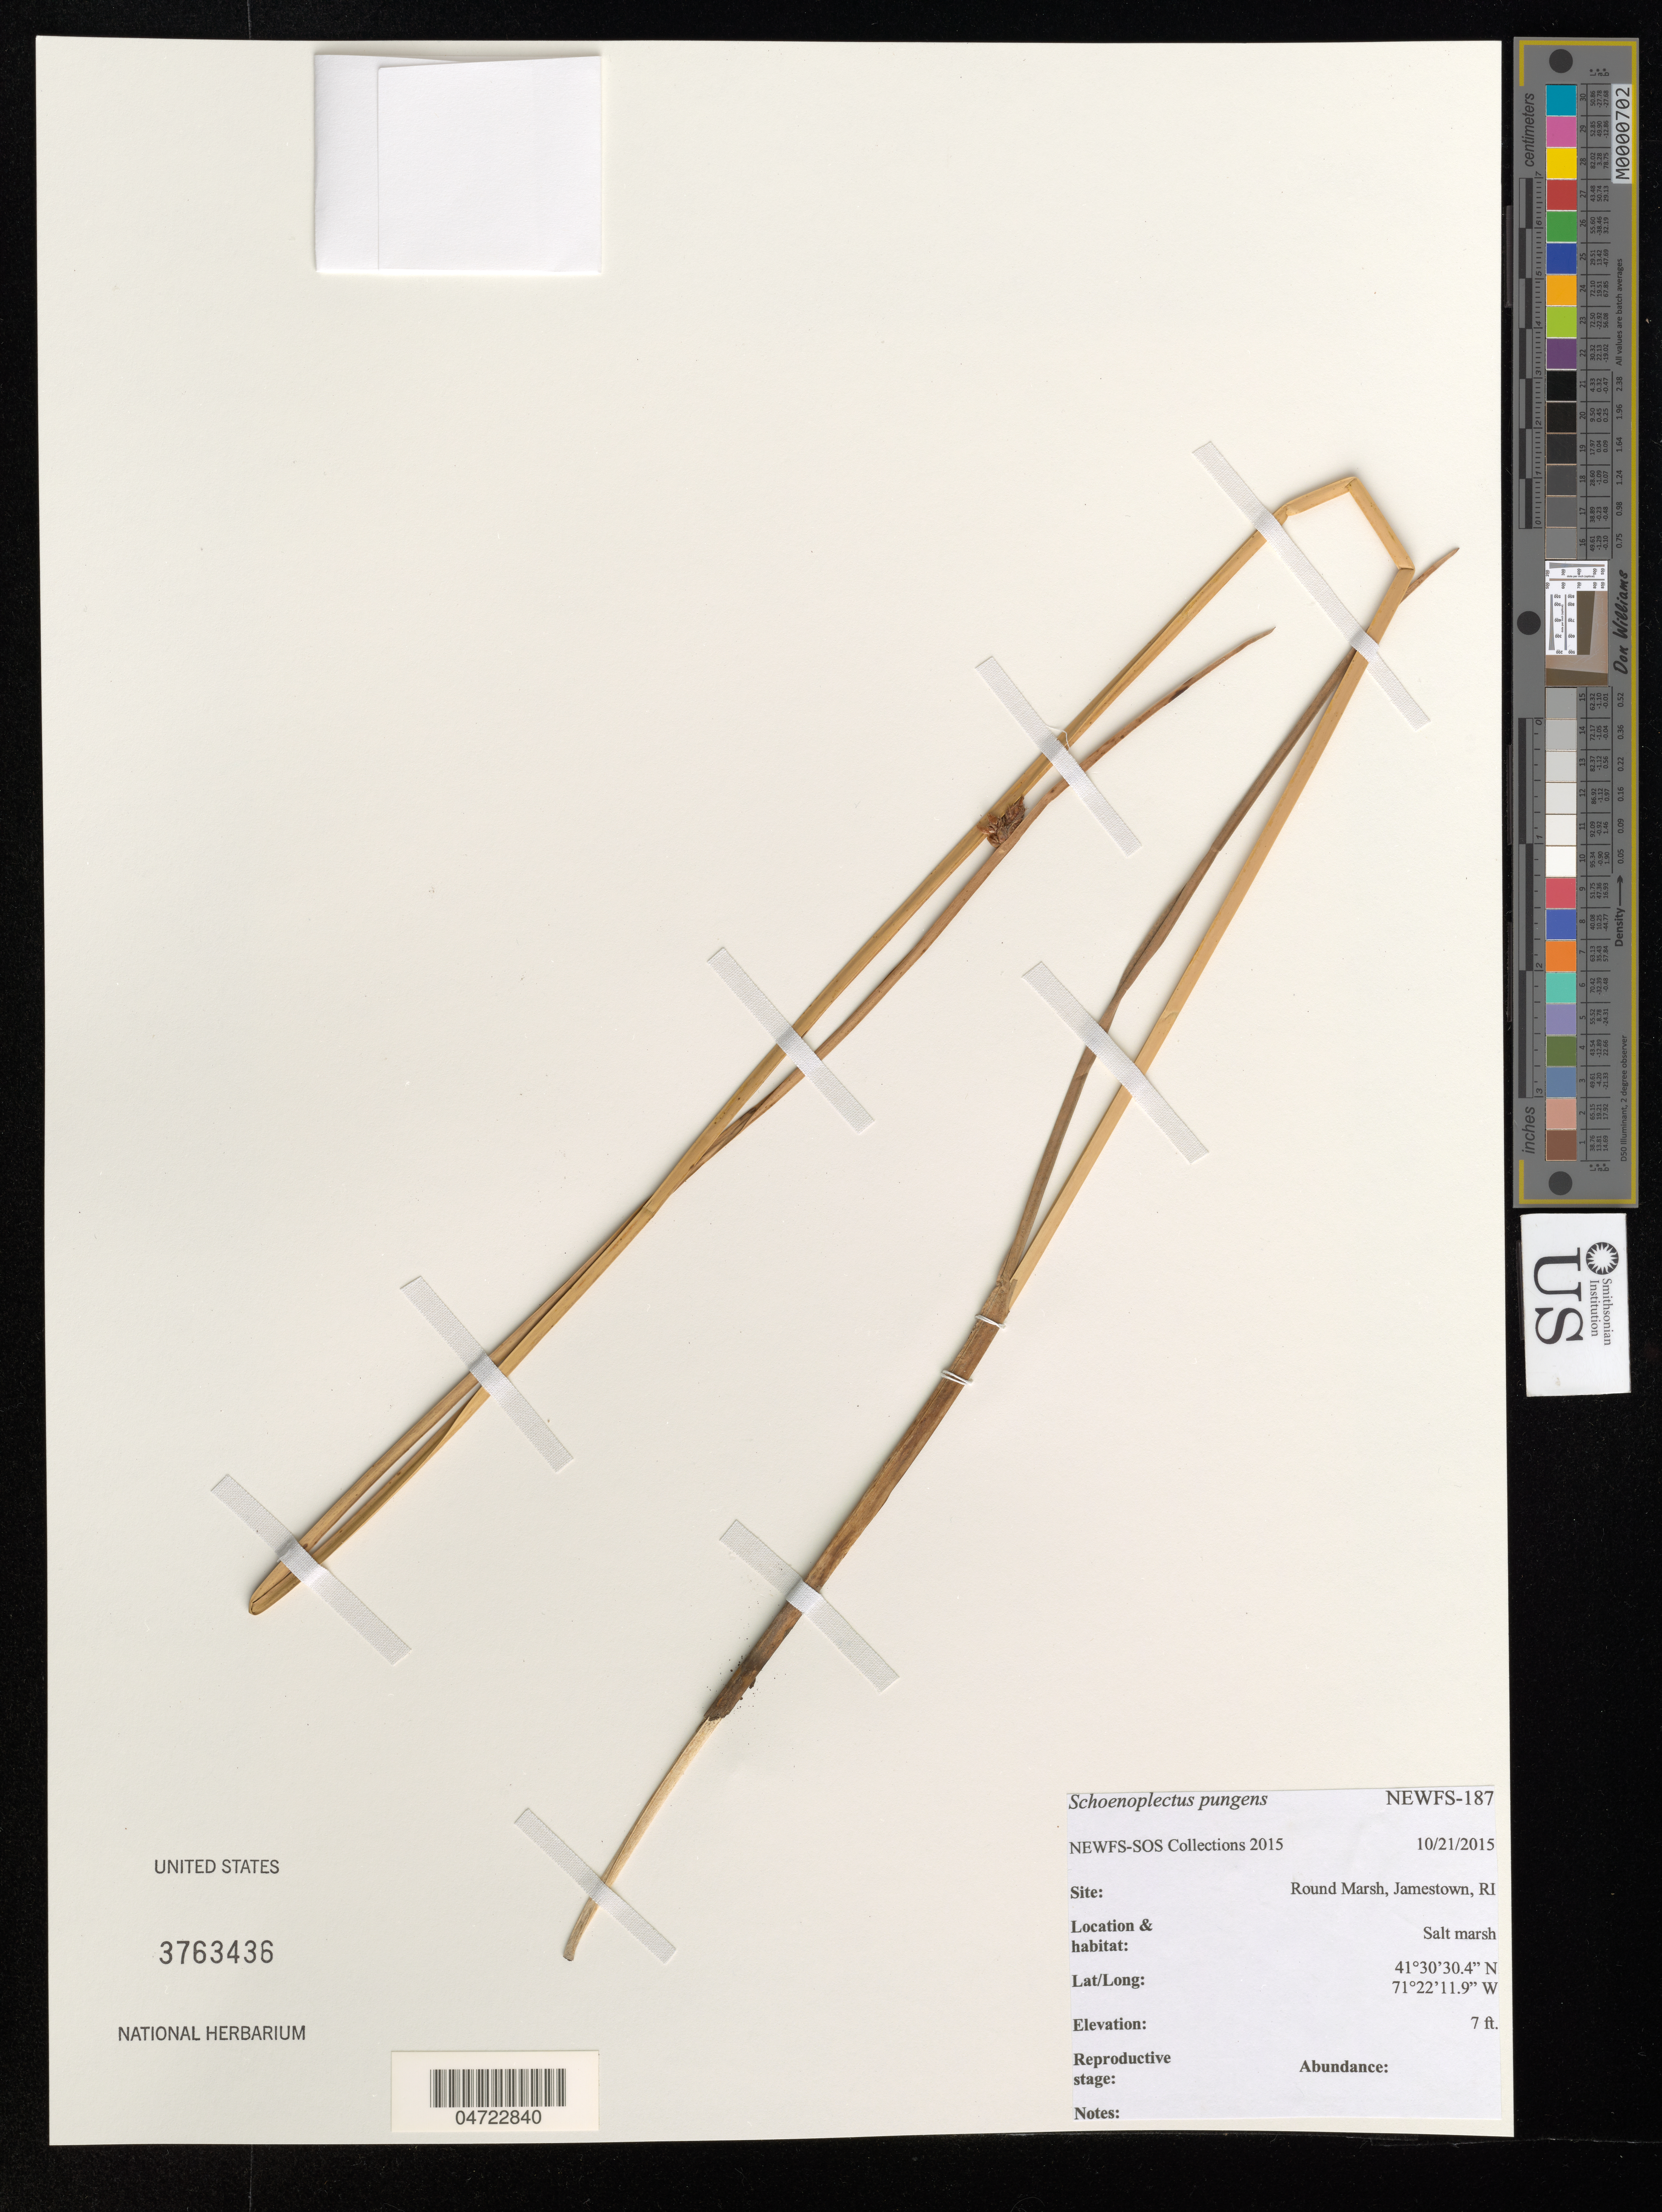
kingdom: Plantae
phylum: Tracheophyta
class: Liliopsida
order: Poales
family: Cyperaceae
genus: Schoenoplectus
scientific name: Schoenoplectus pungens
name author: (Vahl) Palla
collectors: NEWFS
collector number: NEWFS-187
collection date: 2015-10-21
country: United States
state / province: Rhode Island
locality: Round Marsh, Jamestown.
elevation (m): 2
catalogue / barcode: US 3763436